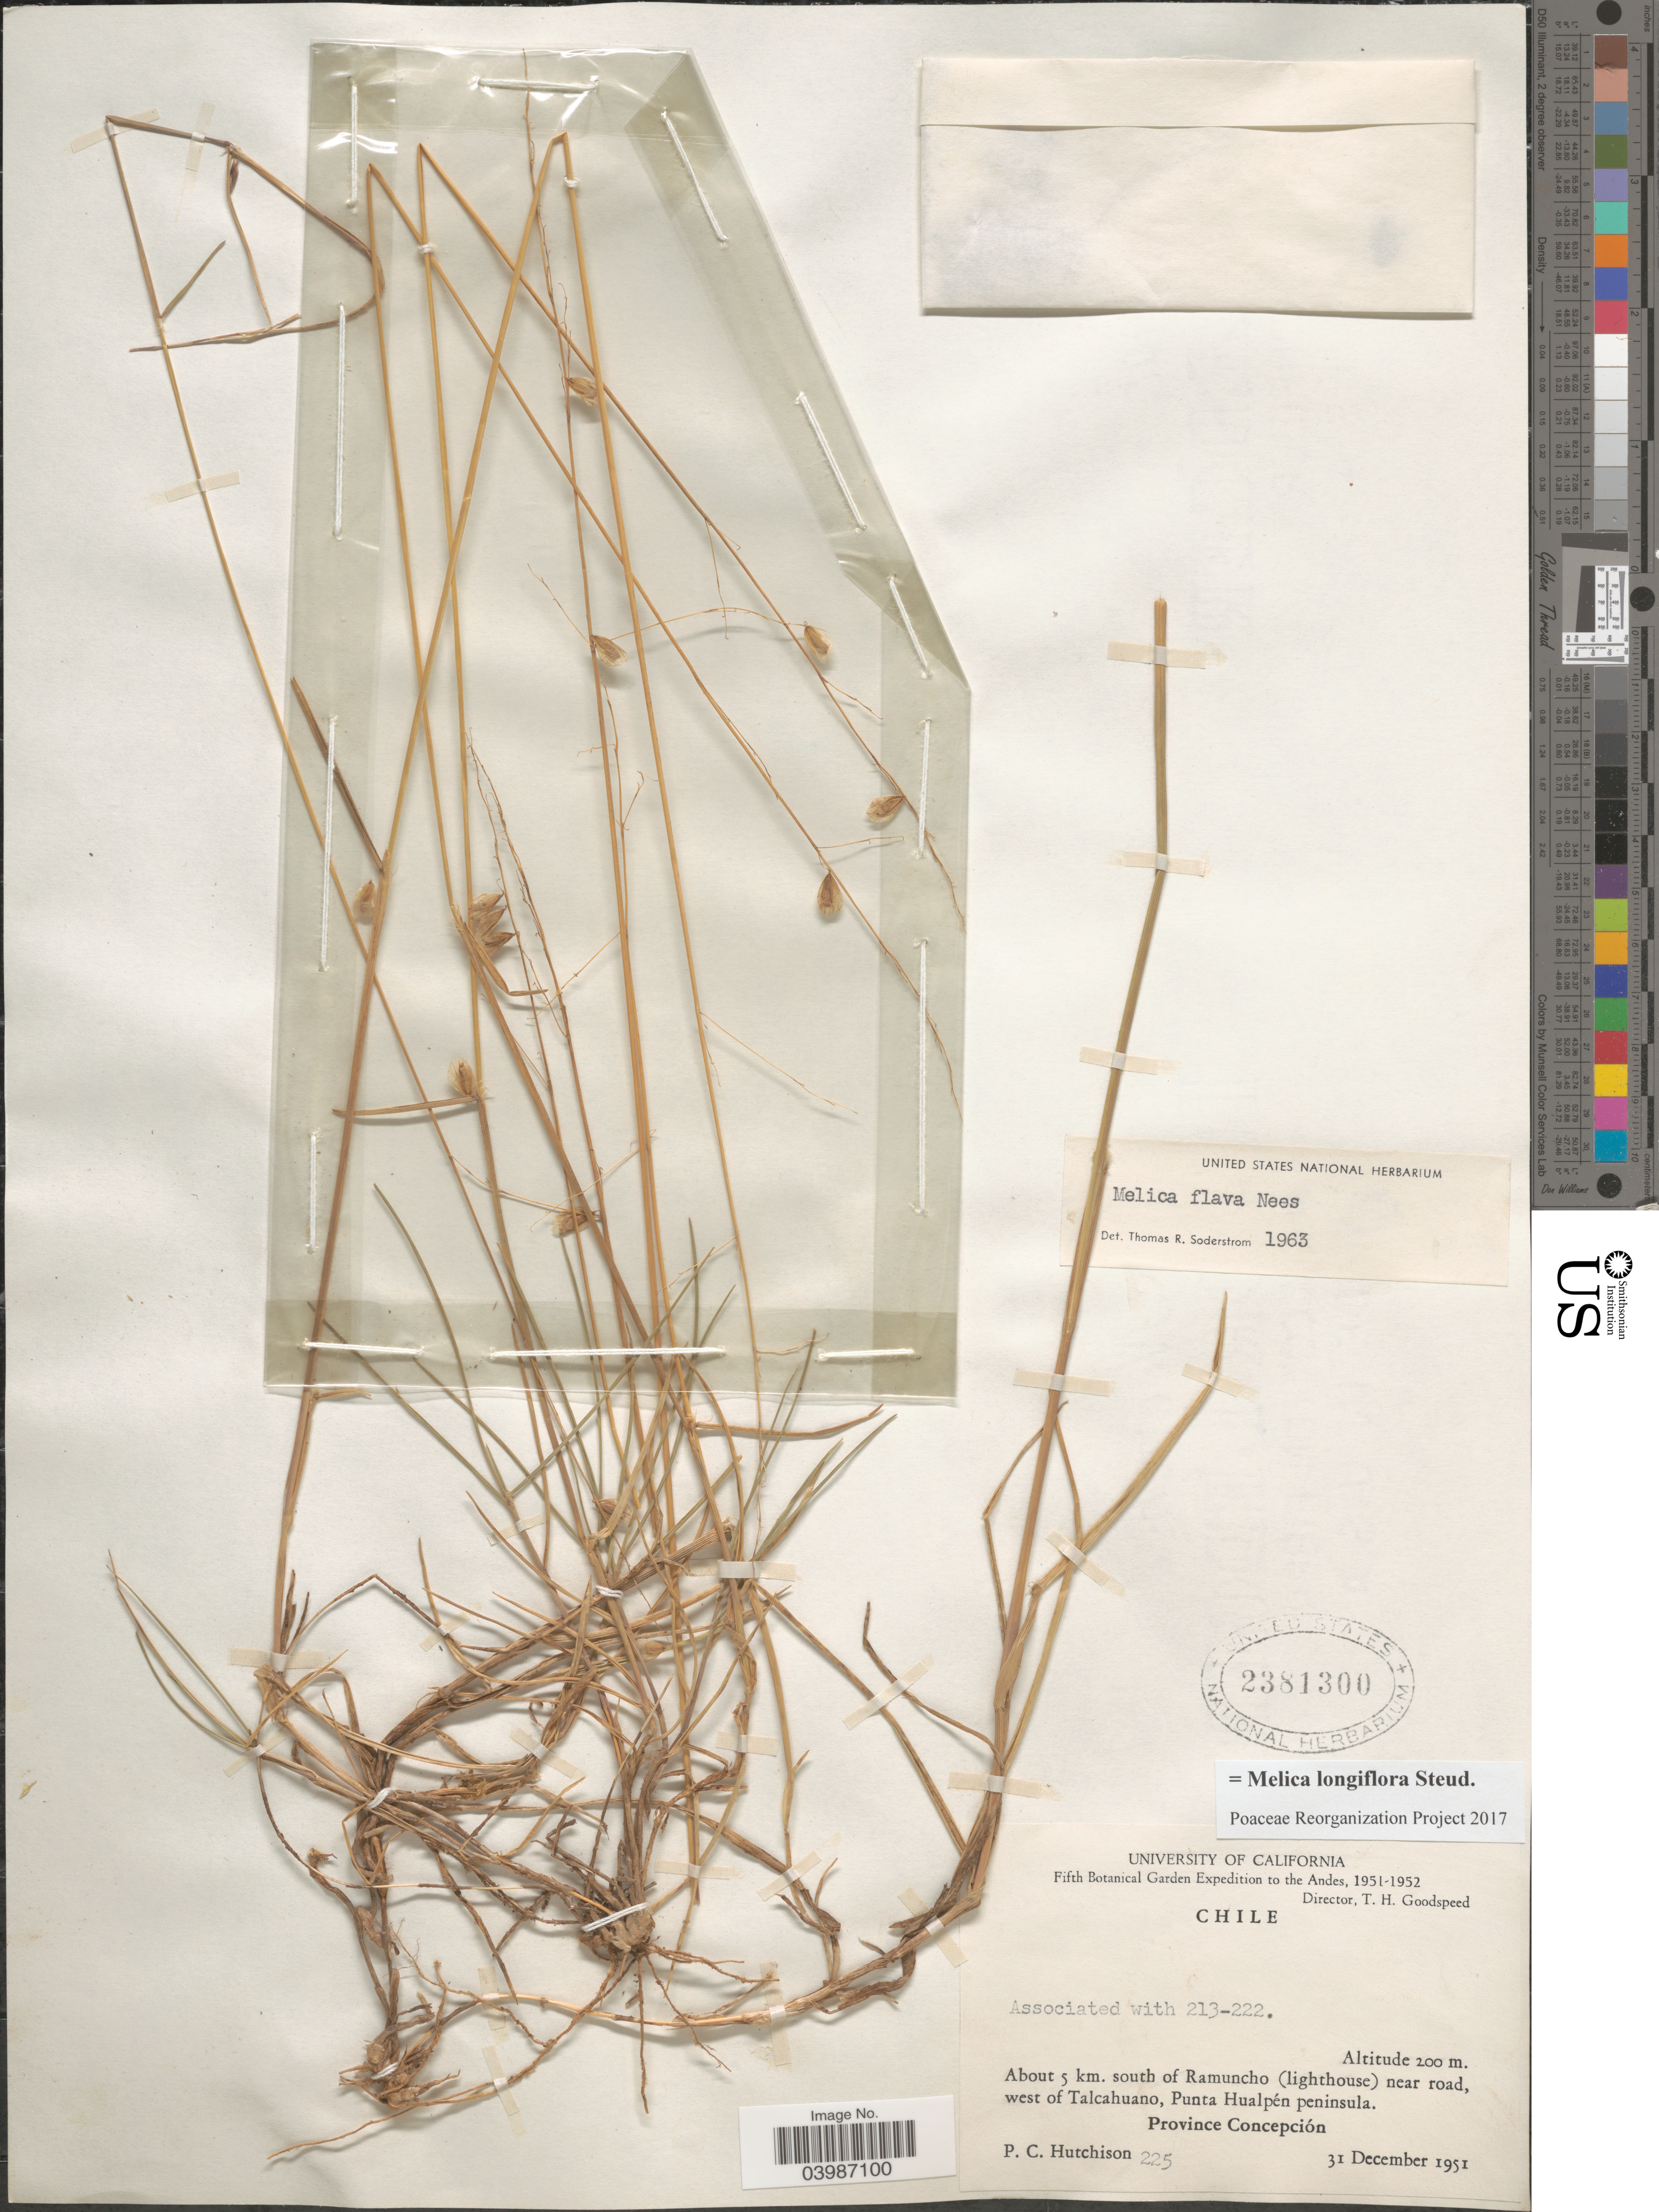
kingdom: Plantae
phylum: Tracheophyta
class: Liliopsida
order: Poales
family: Poaceae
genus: Melica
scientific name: Melica longiflora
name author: Steud.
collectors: P. C. Hutchison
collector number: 225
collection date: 1951-12-31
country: Chile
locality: The Andes. About 5 km. south of Ramuncho (lighthouse) near road, west of Talcahuano, Punta Hualpén peninsula. Province Concepción.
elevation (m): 200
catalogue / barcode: US 2381300